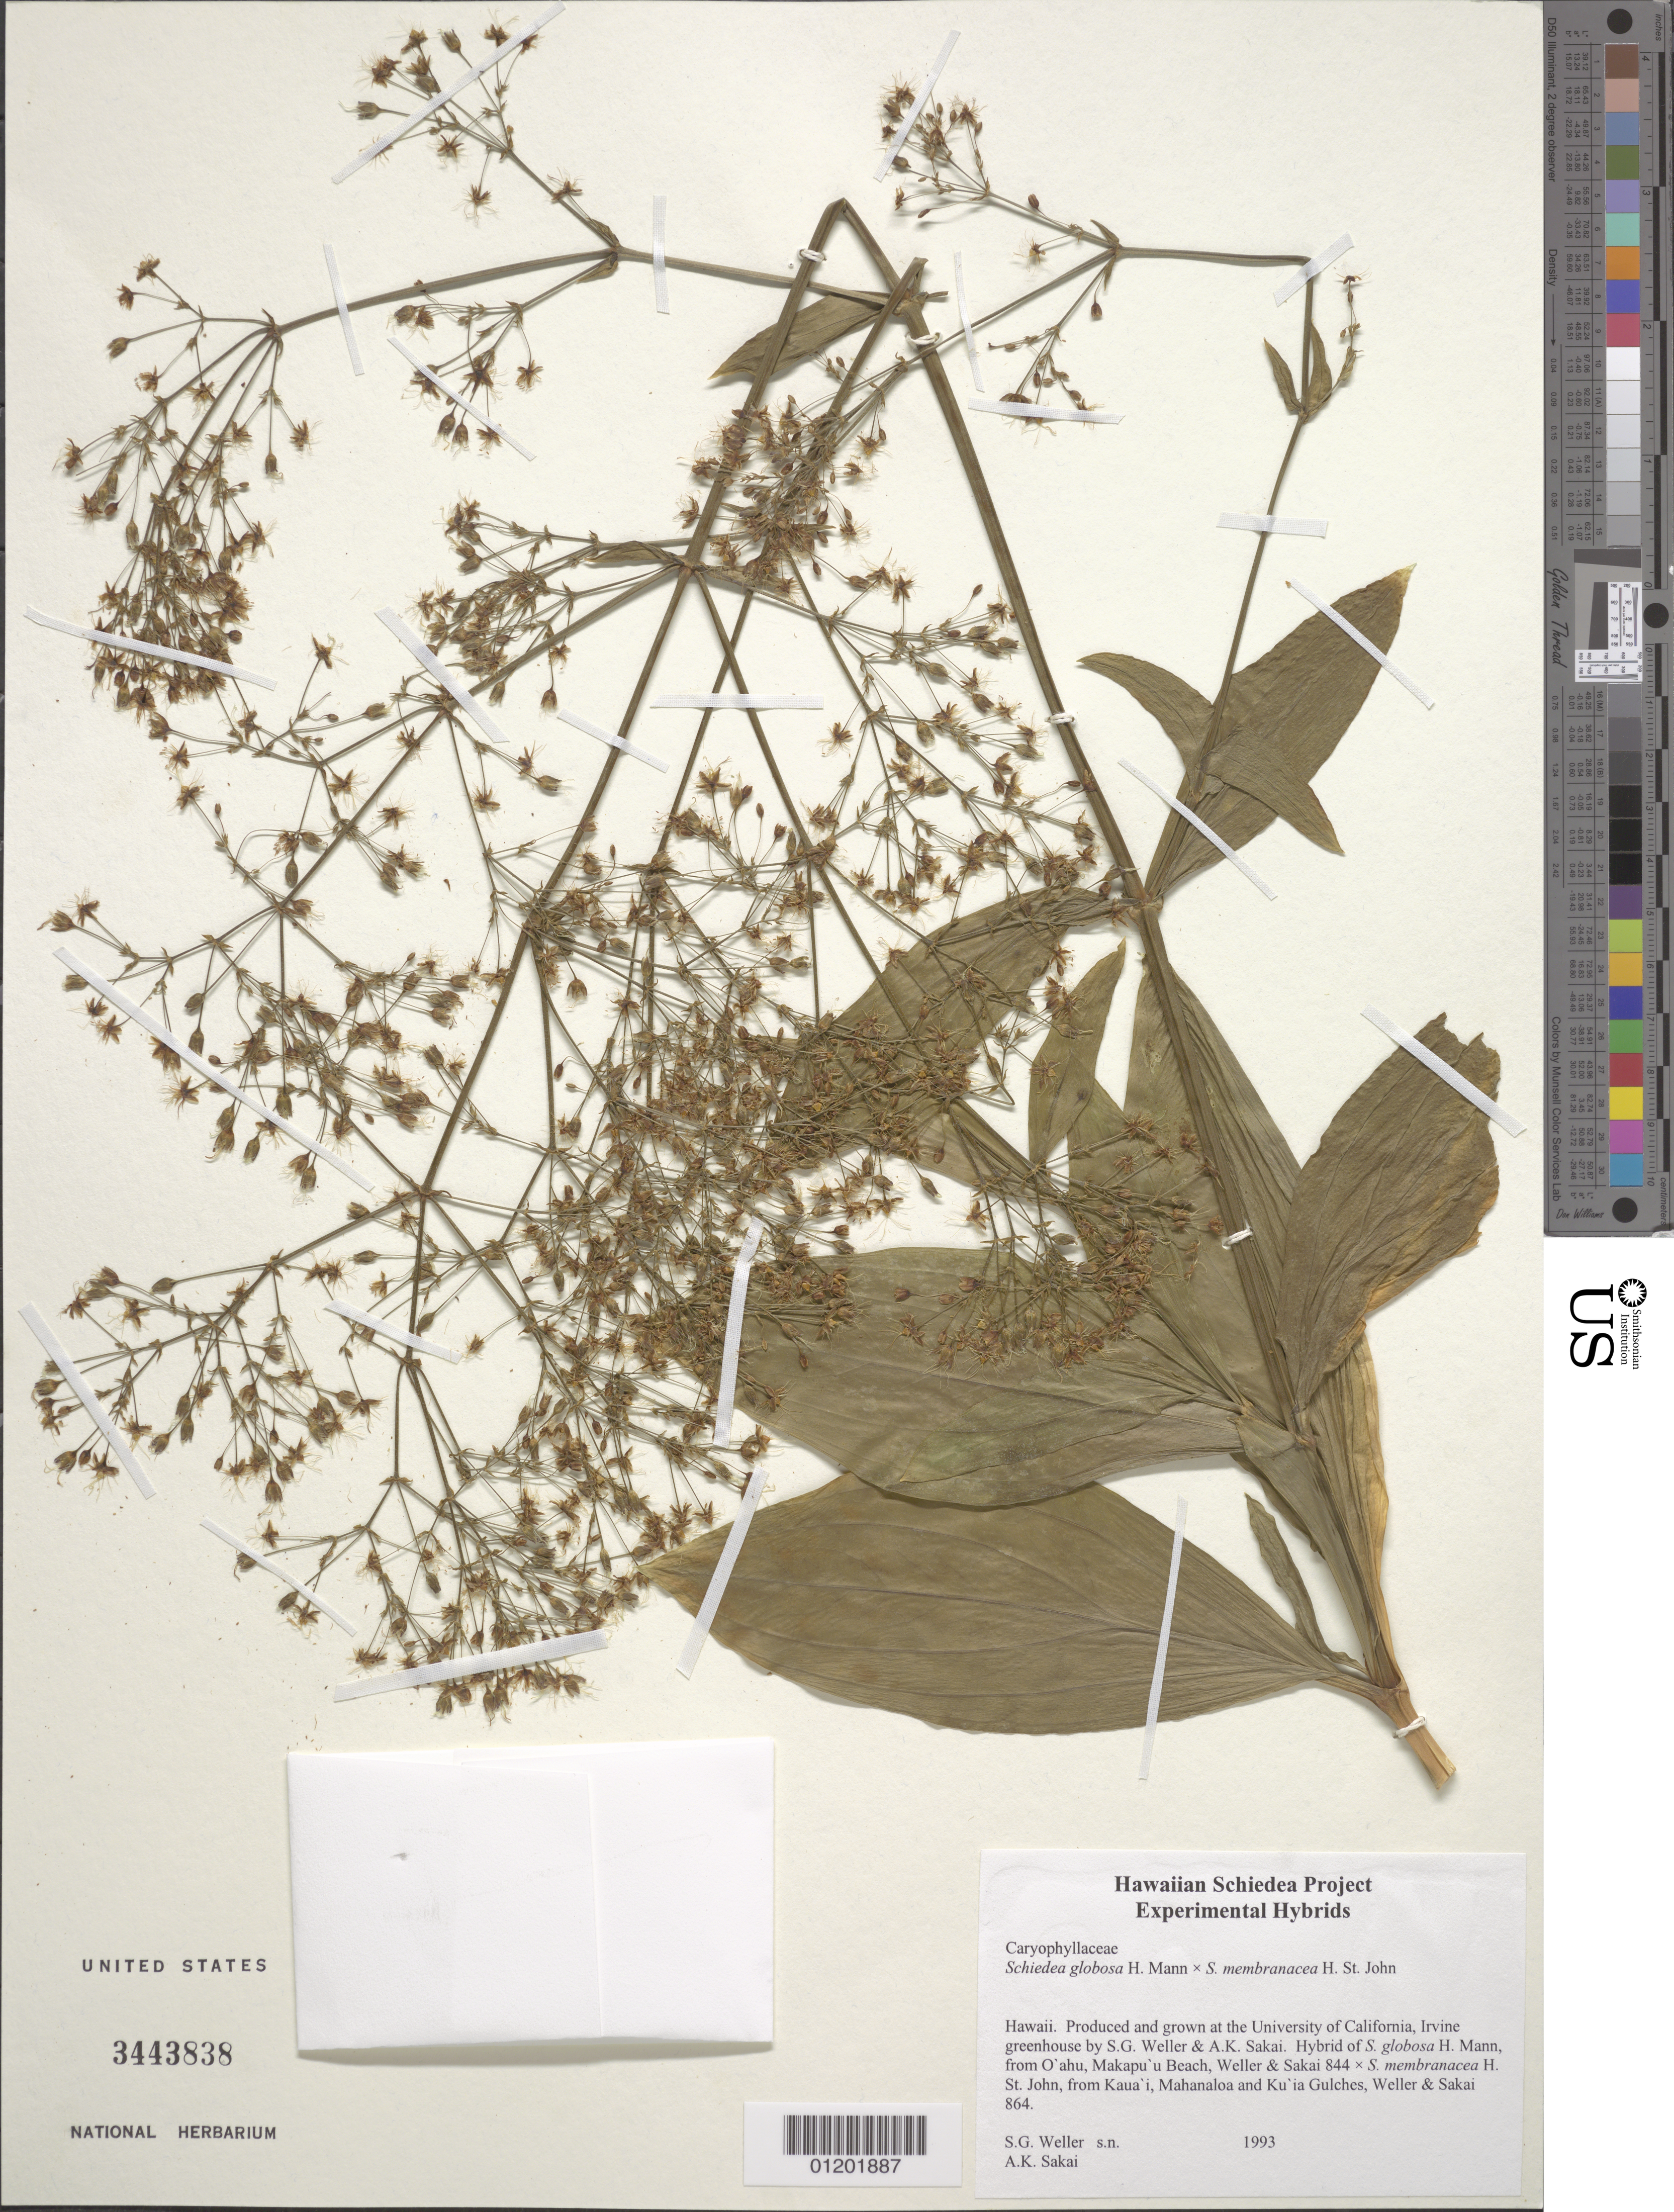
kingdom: Plantae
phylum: Tracheophyta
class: Magnoliopsida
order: Caryophyllales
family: Caryophyllaceae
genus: Schiedea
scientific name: Schiedea globosa x S. membranacea H. St. John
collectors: S. G. Weller & A. Sakai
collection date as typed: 1993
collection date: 1993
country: United States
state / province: California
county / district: Orange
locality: University of California, Irvine greenhouse.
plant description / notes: Hybrid of S. globosa H. Mann [from O'ahu, Makapu'u Beach, Weller & Sakai 844] × S. membranacea H. St. John [from Kaua'i, Mahanaloa and Ku'ia Gulches, Weller & Sakai 864].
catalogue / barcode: US 3443838